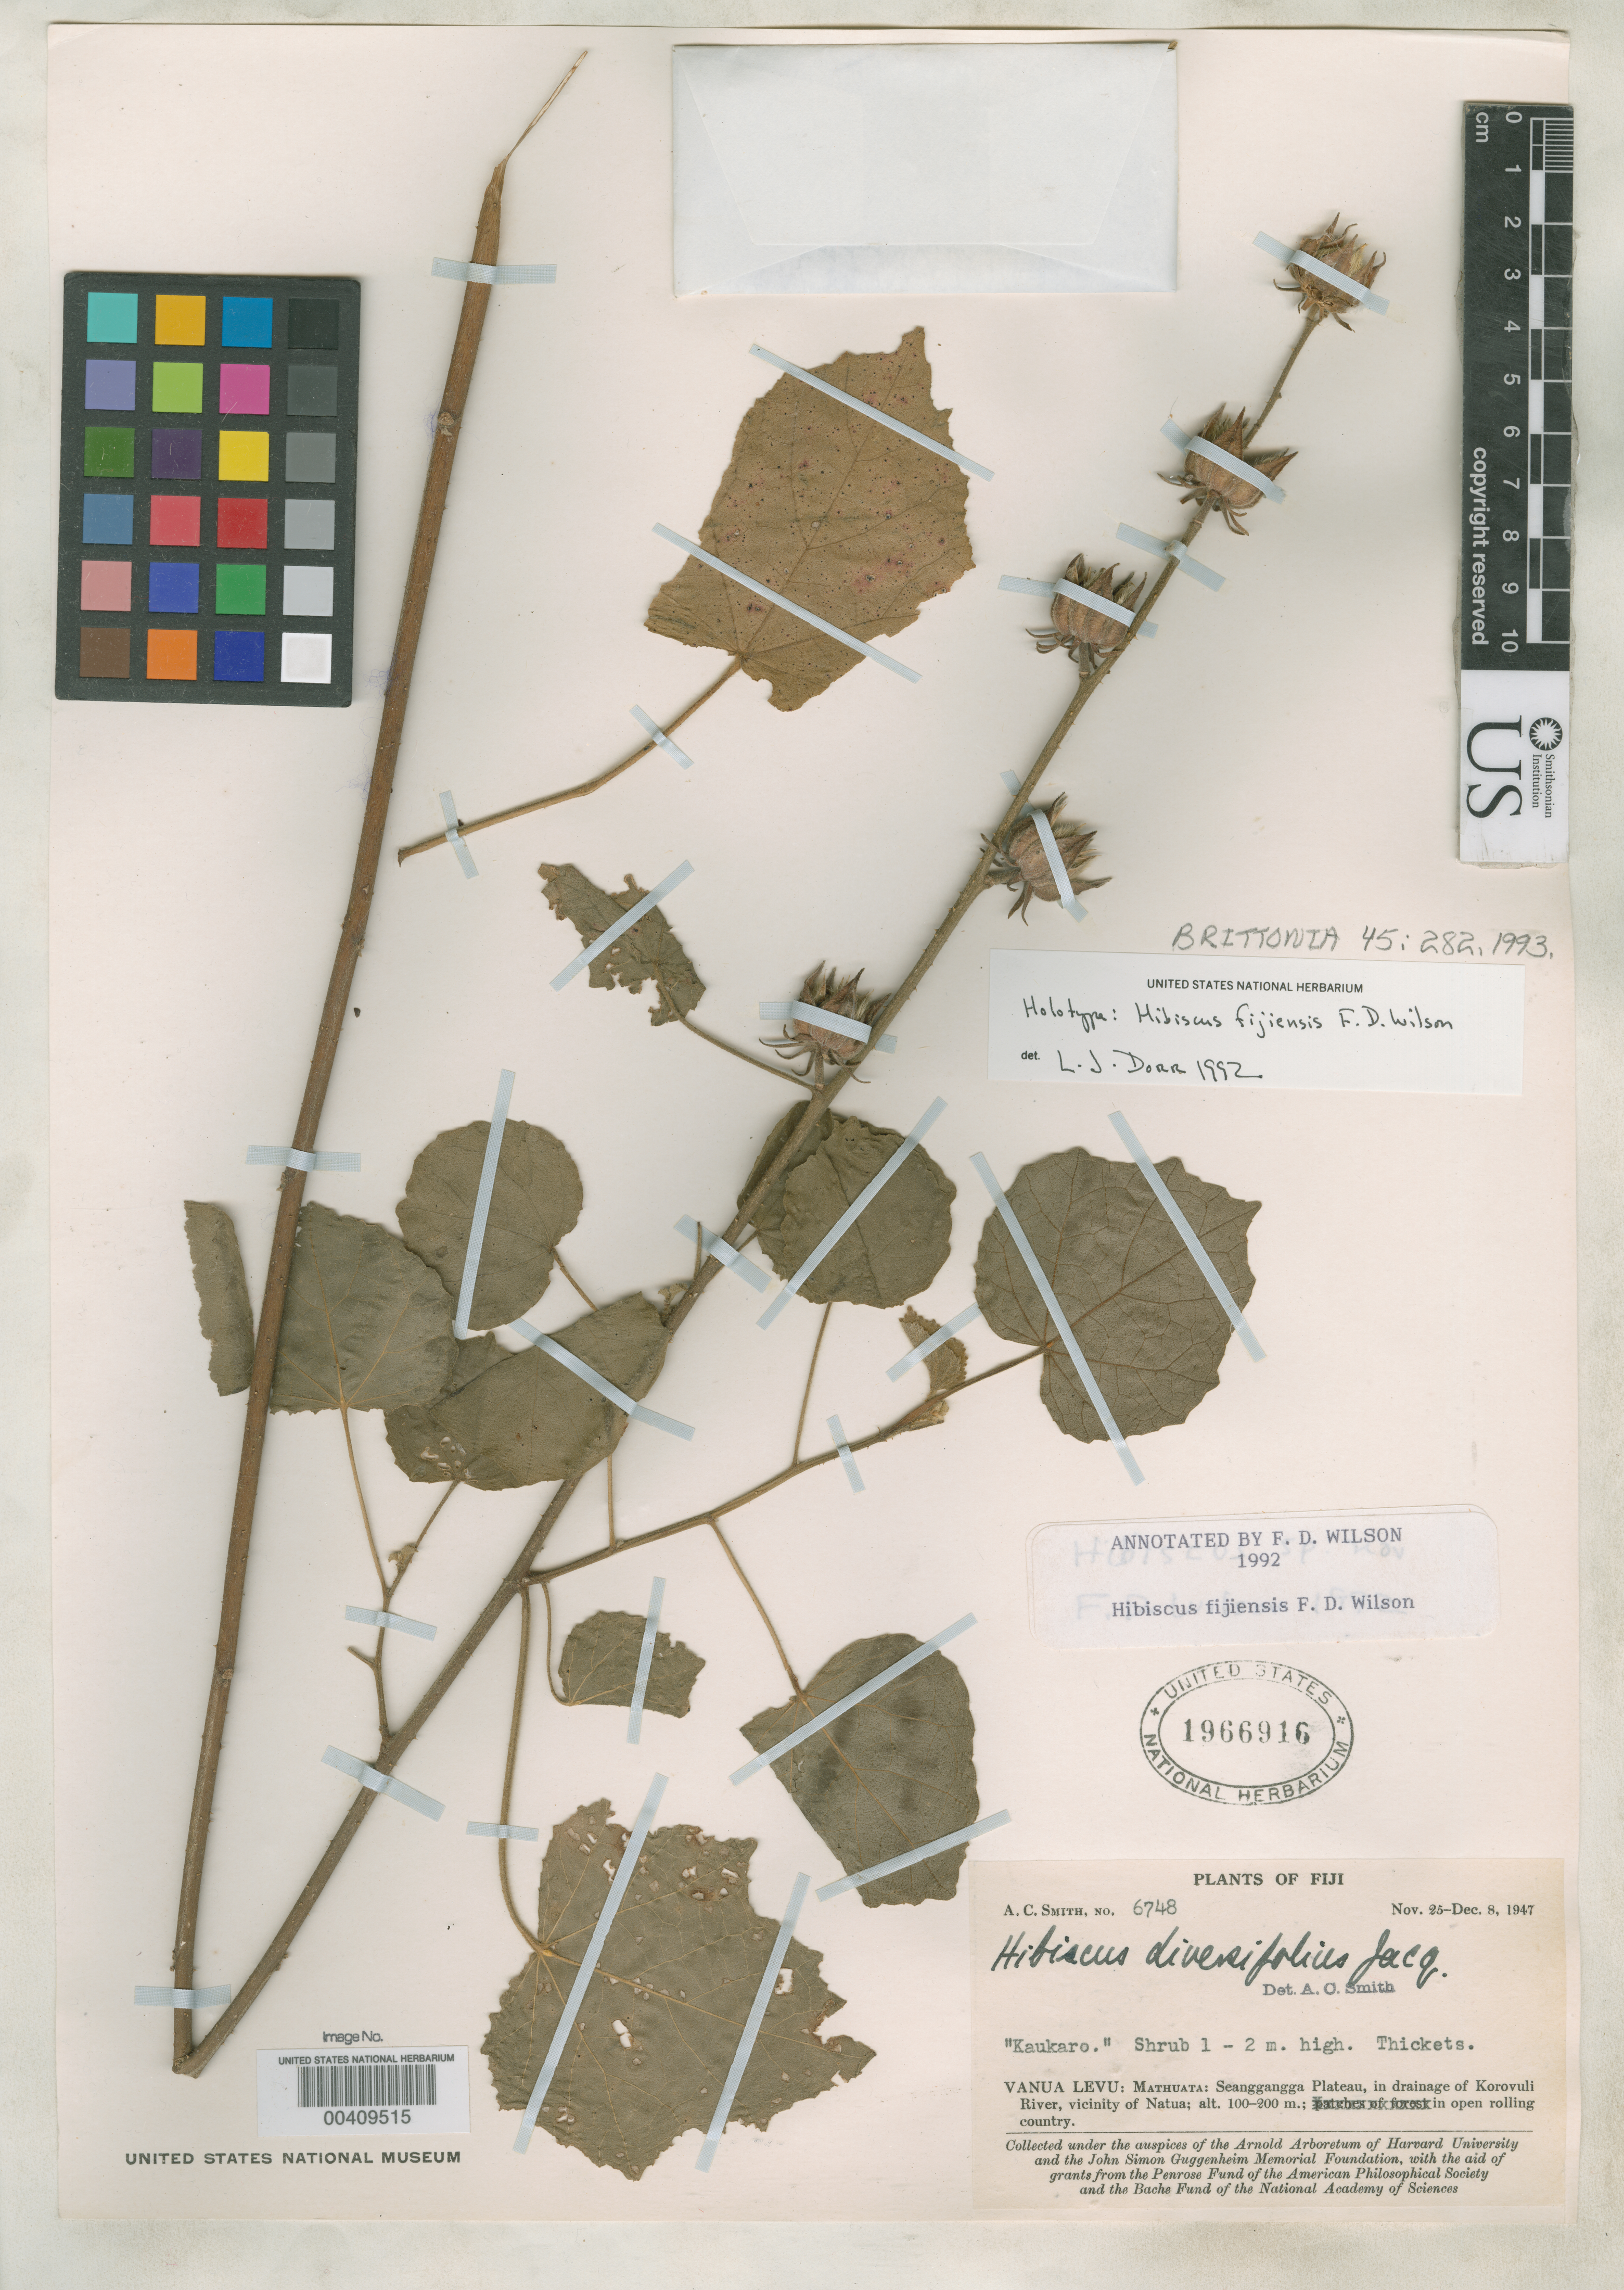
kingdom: Plantae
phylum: Tracheophyta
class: Magnoliopsida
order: Malvales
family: Malvaceae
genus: Hibiscus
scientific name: Hibiscus fijiensis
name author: F.D. Wilson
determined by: Fryxell, Paul A.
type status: Holotype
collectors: A. C. Smith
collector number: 6748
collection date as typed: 25 Nov 1947 to 08 Dec 1947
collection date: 1947-11-25/1947-12-08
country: Fiji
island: Macuata-i-wai [Mathuata-i-wai]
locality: Seaggangga Plateau, drainage of Korovuli River, vicinity of Natua.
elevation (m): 100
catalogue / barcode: US 1966916